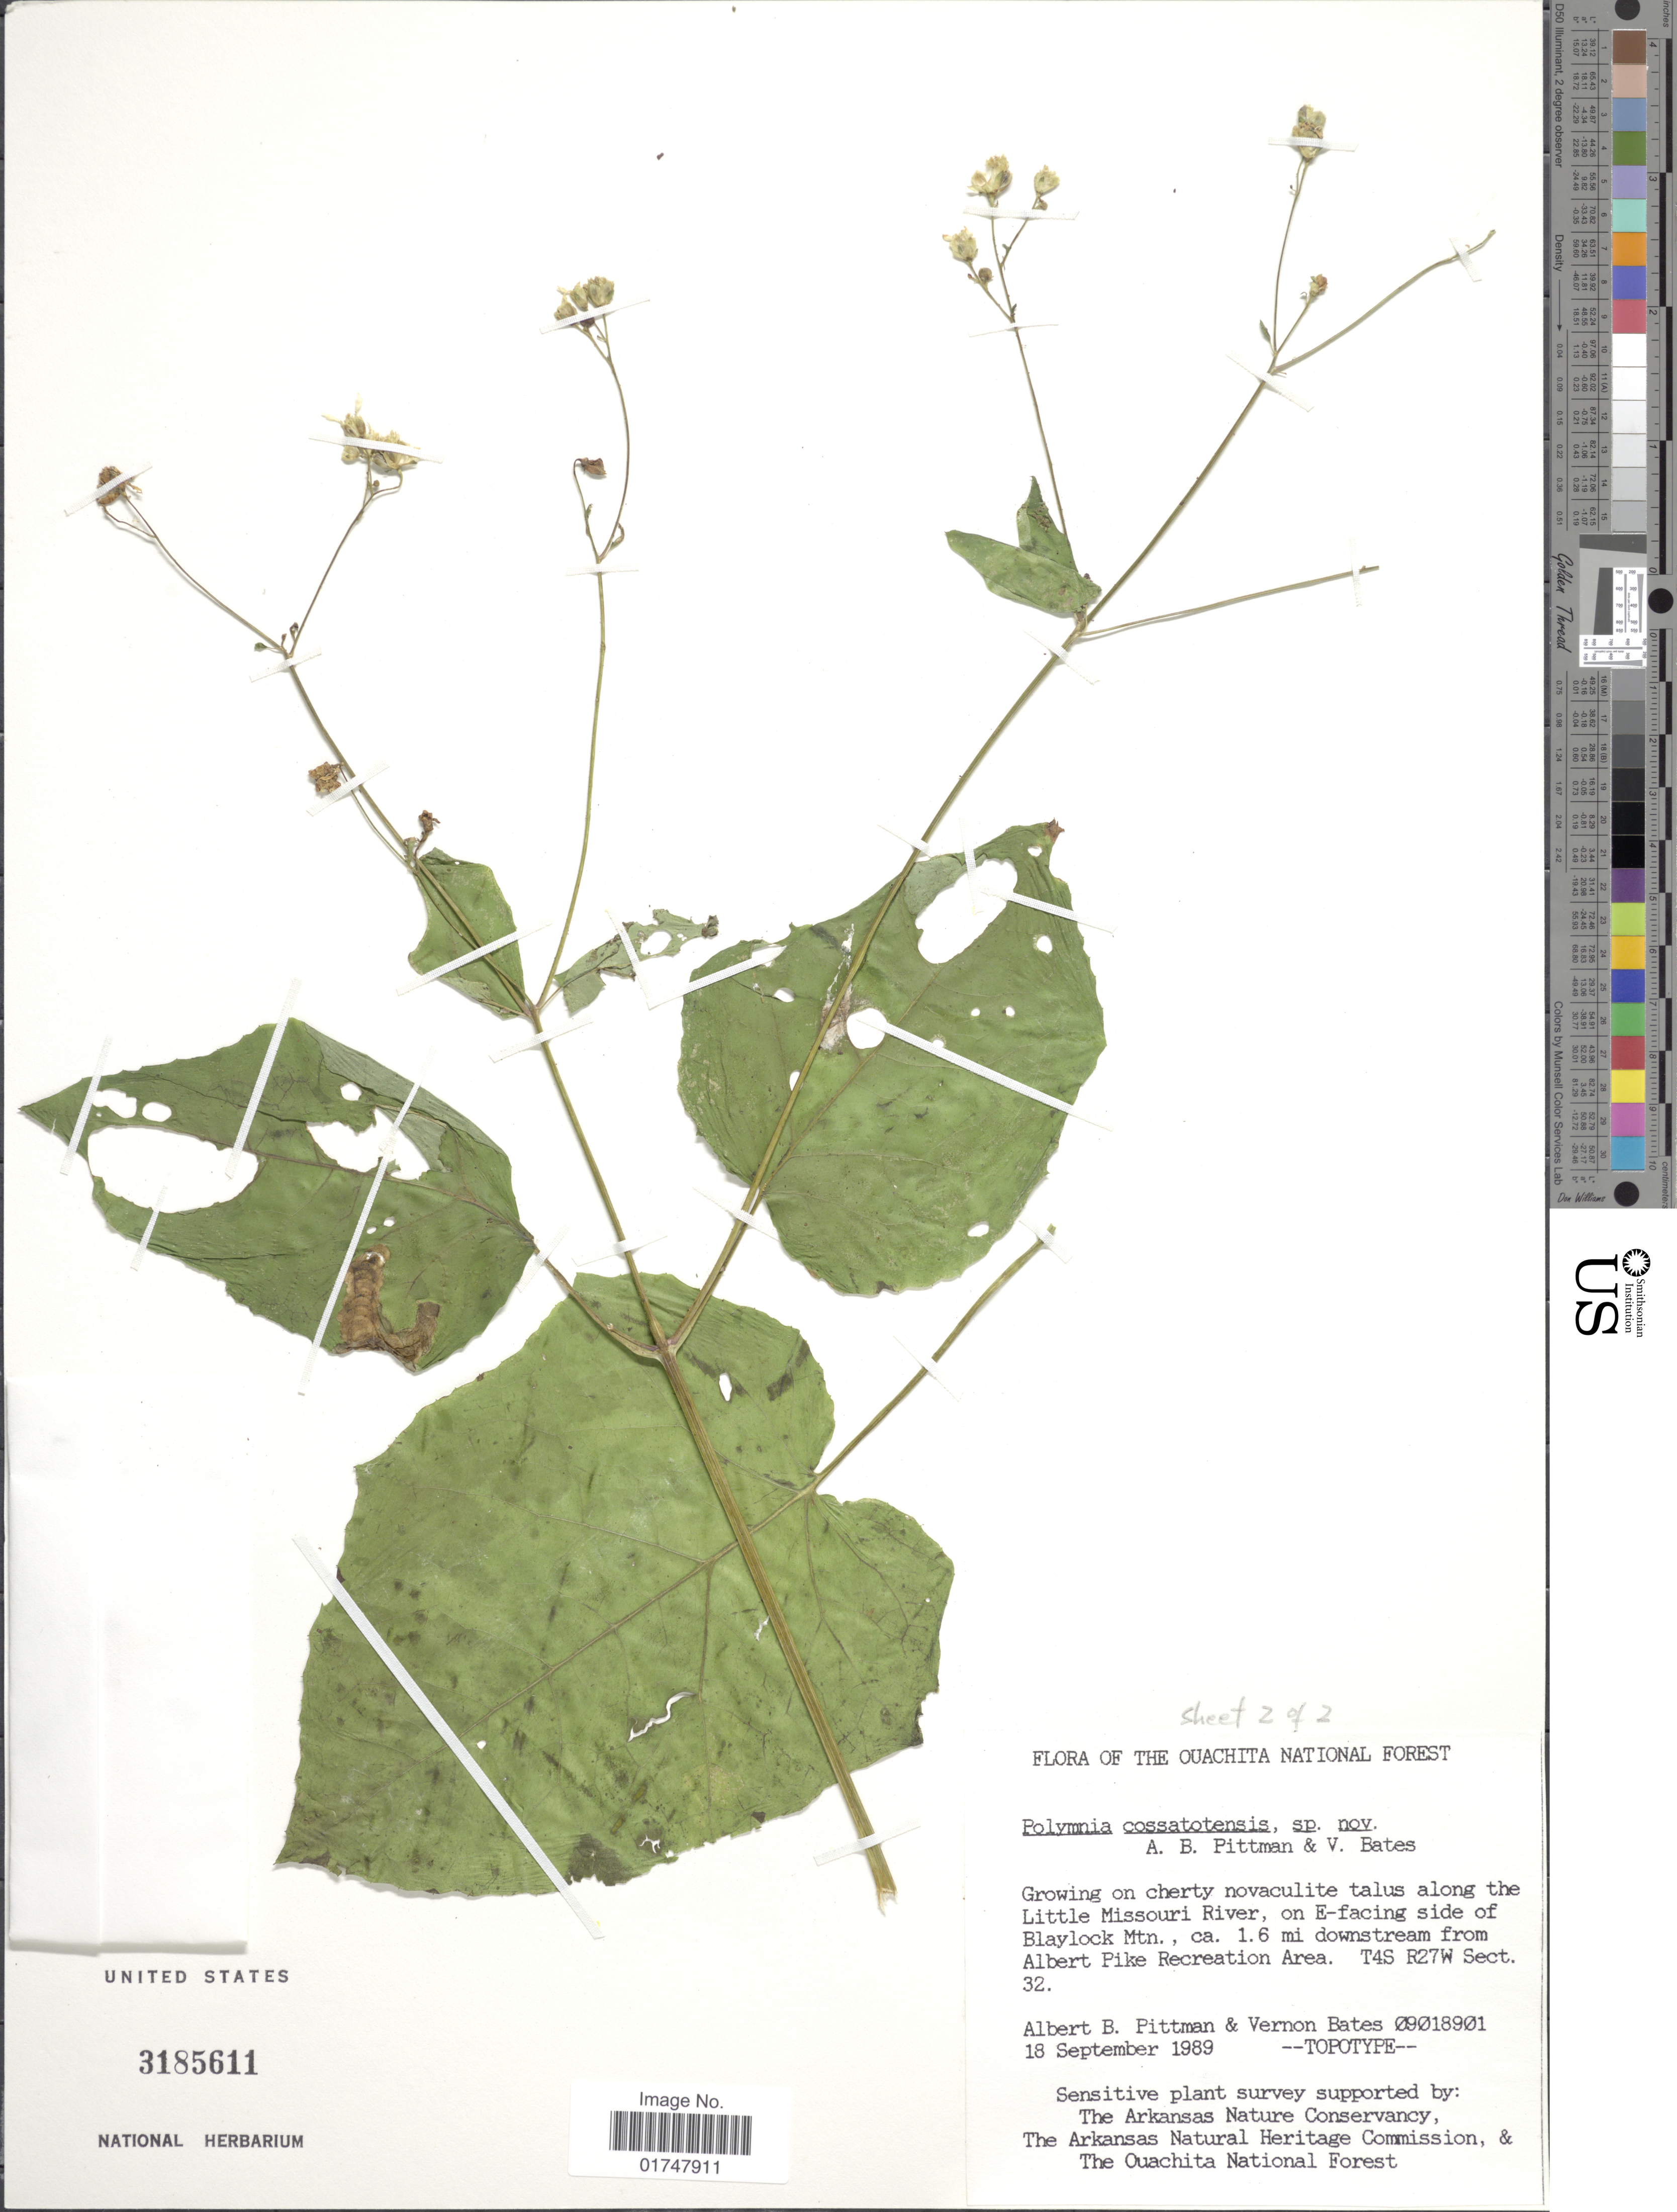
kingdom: Plantae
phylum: Tracheophyta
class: Magnoliopsida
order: Asterales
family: Asteraceae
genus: Polymnia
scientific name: Polymnia cossatotensis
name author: Pittman & V.M. Bates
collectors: A. B. Pittman & V. Bates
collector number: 09018901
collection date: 1989-09-18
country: United States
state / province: Missouri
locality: Along the Little Missouri River, on E-facing side of Blaylock Mtn., ca. 1.6 mi downstream from Albert Pike Recreation Area. T4S R27W Sect. 32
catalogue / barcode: US 3185611